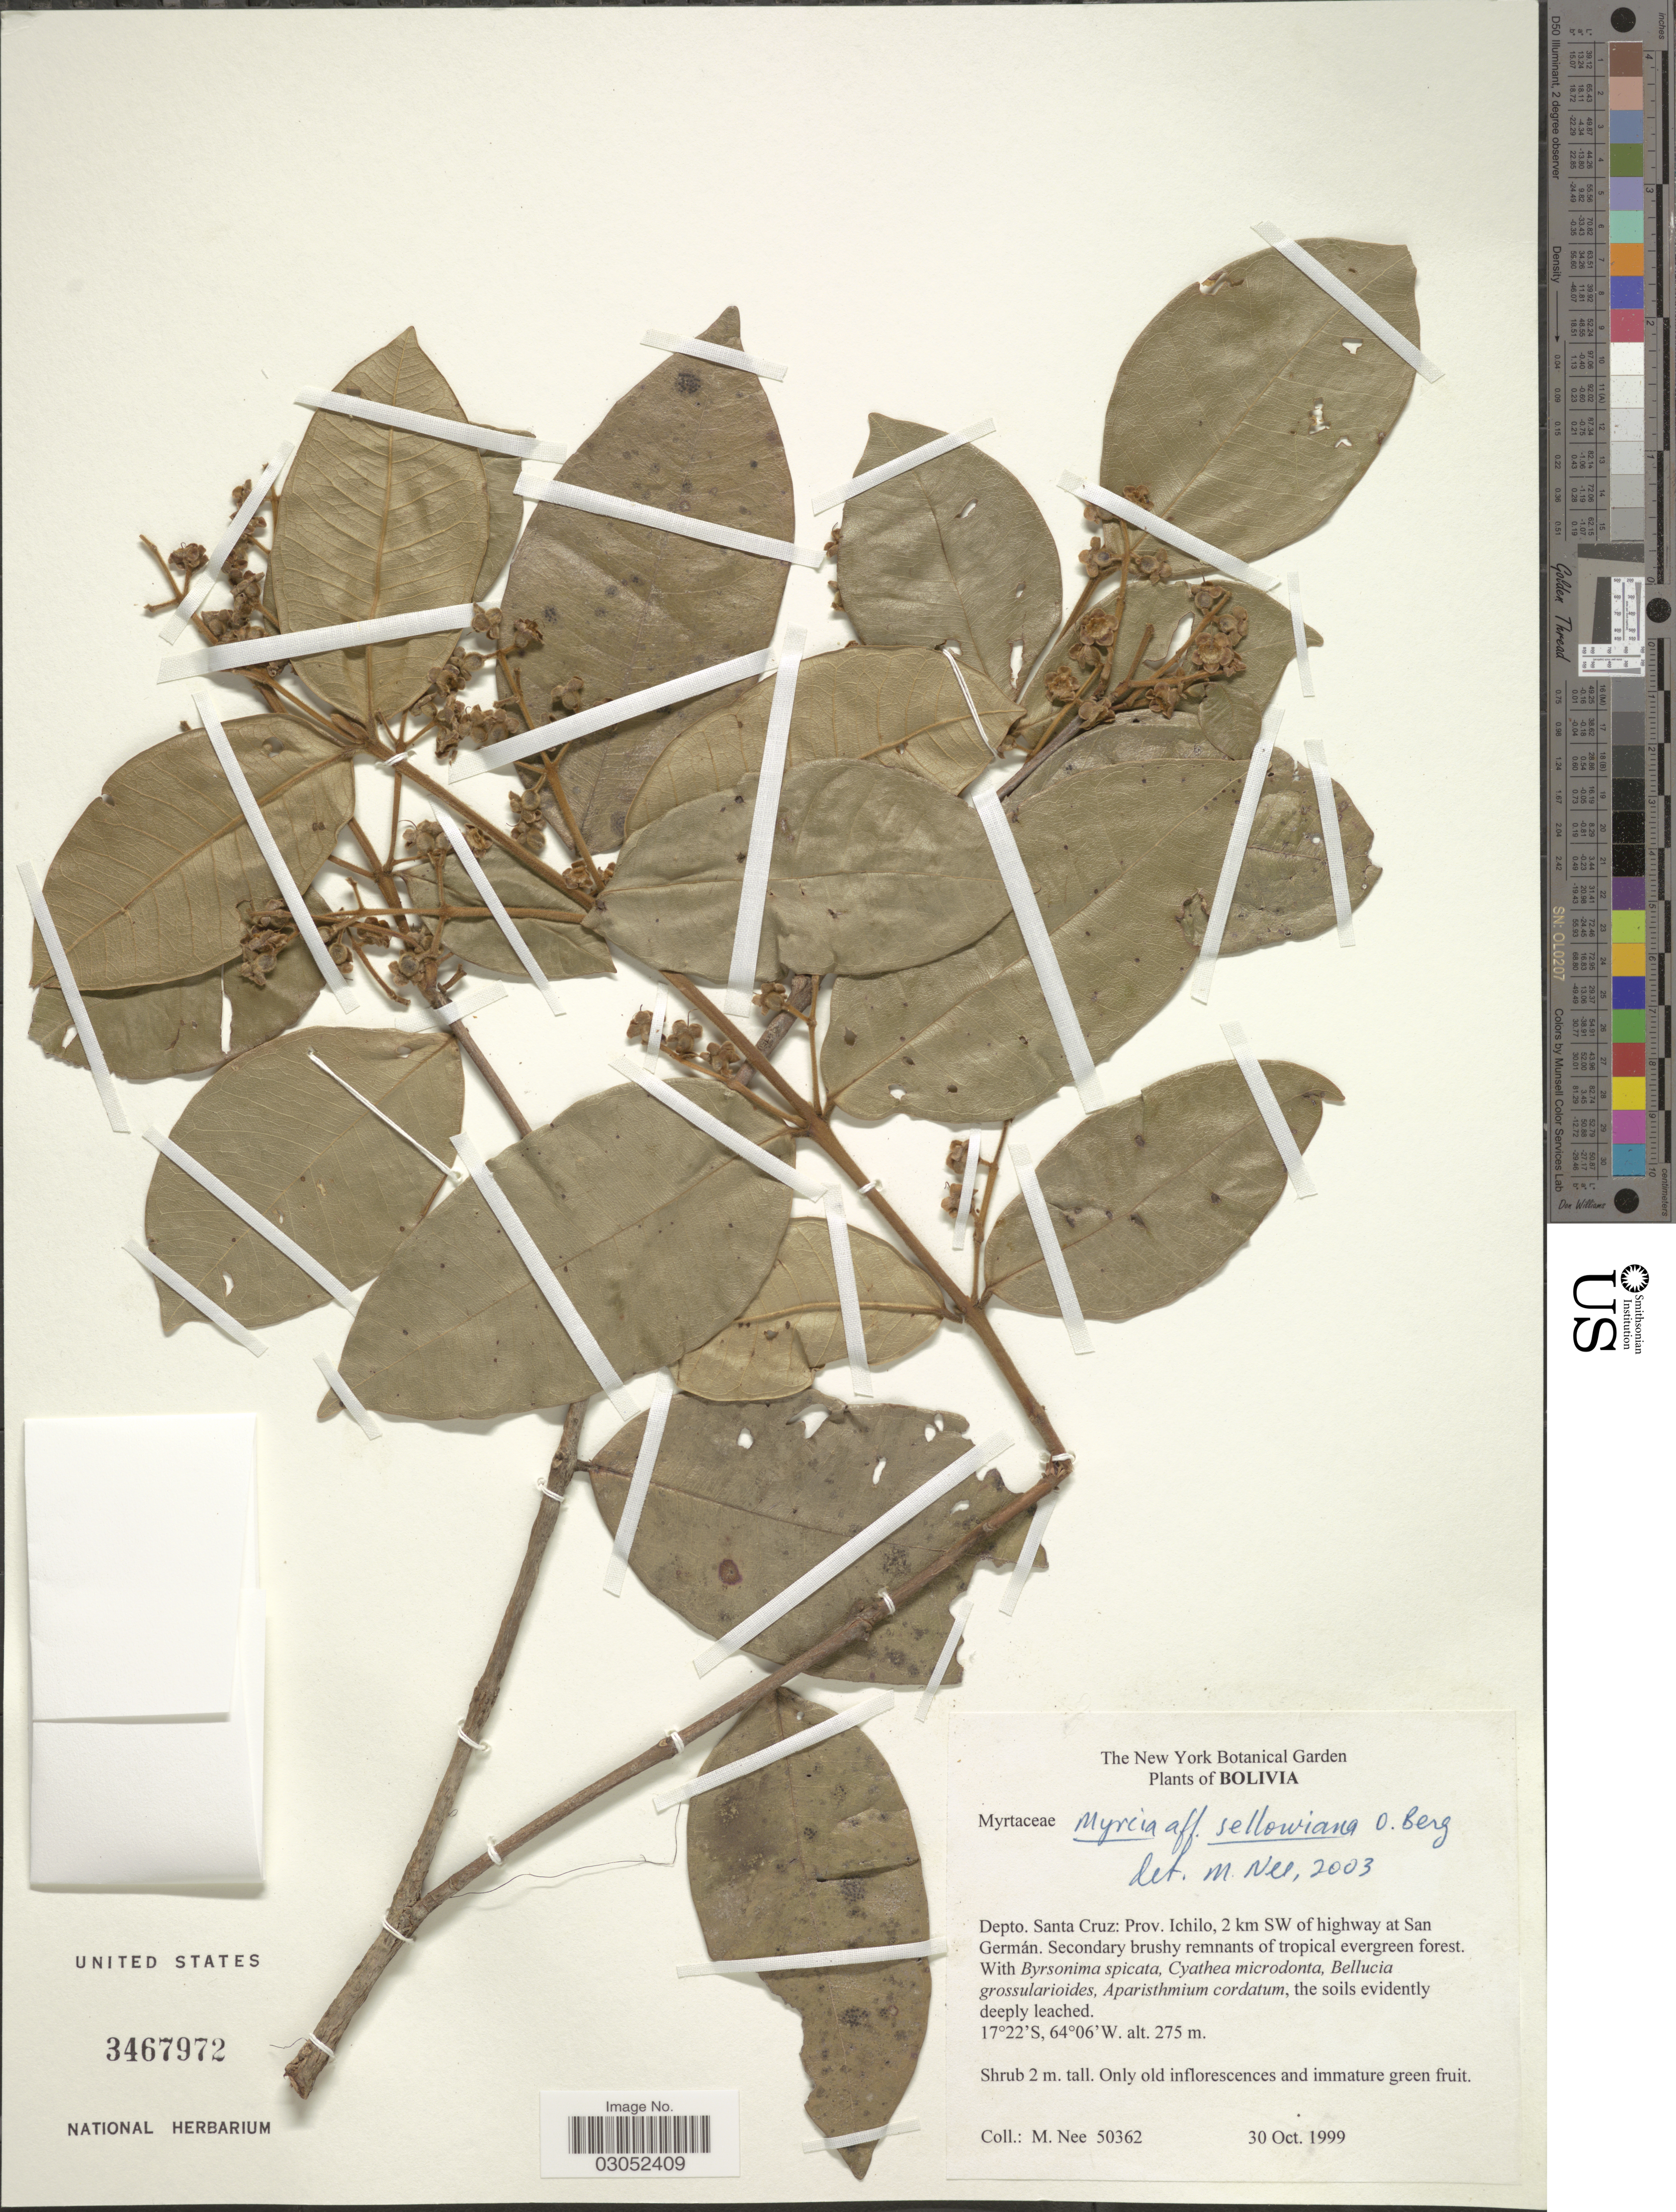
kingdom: Plantae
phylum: Tracheophyta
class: Magnoliopsida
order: Myrtales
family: Myrtaceae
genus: Myrcia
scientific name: Myrcia sellowiana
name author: O. Berg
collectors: M. Nee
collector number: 50362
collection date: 1999-10-30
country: Bolivia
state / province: Santa Cruz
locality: Depto. Santa Cruz: Prov. Ichilo, 2 km SW of highway at San Germán.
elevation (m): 275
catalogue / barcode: US 3467972